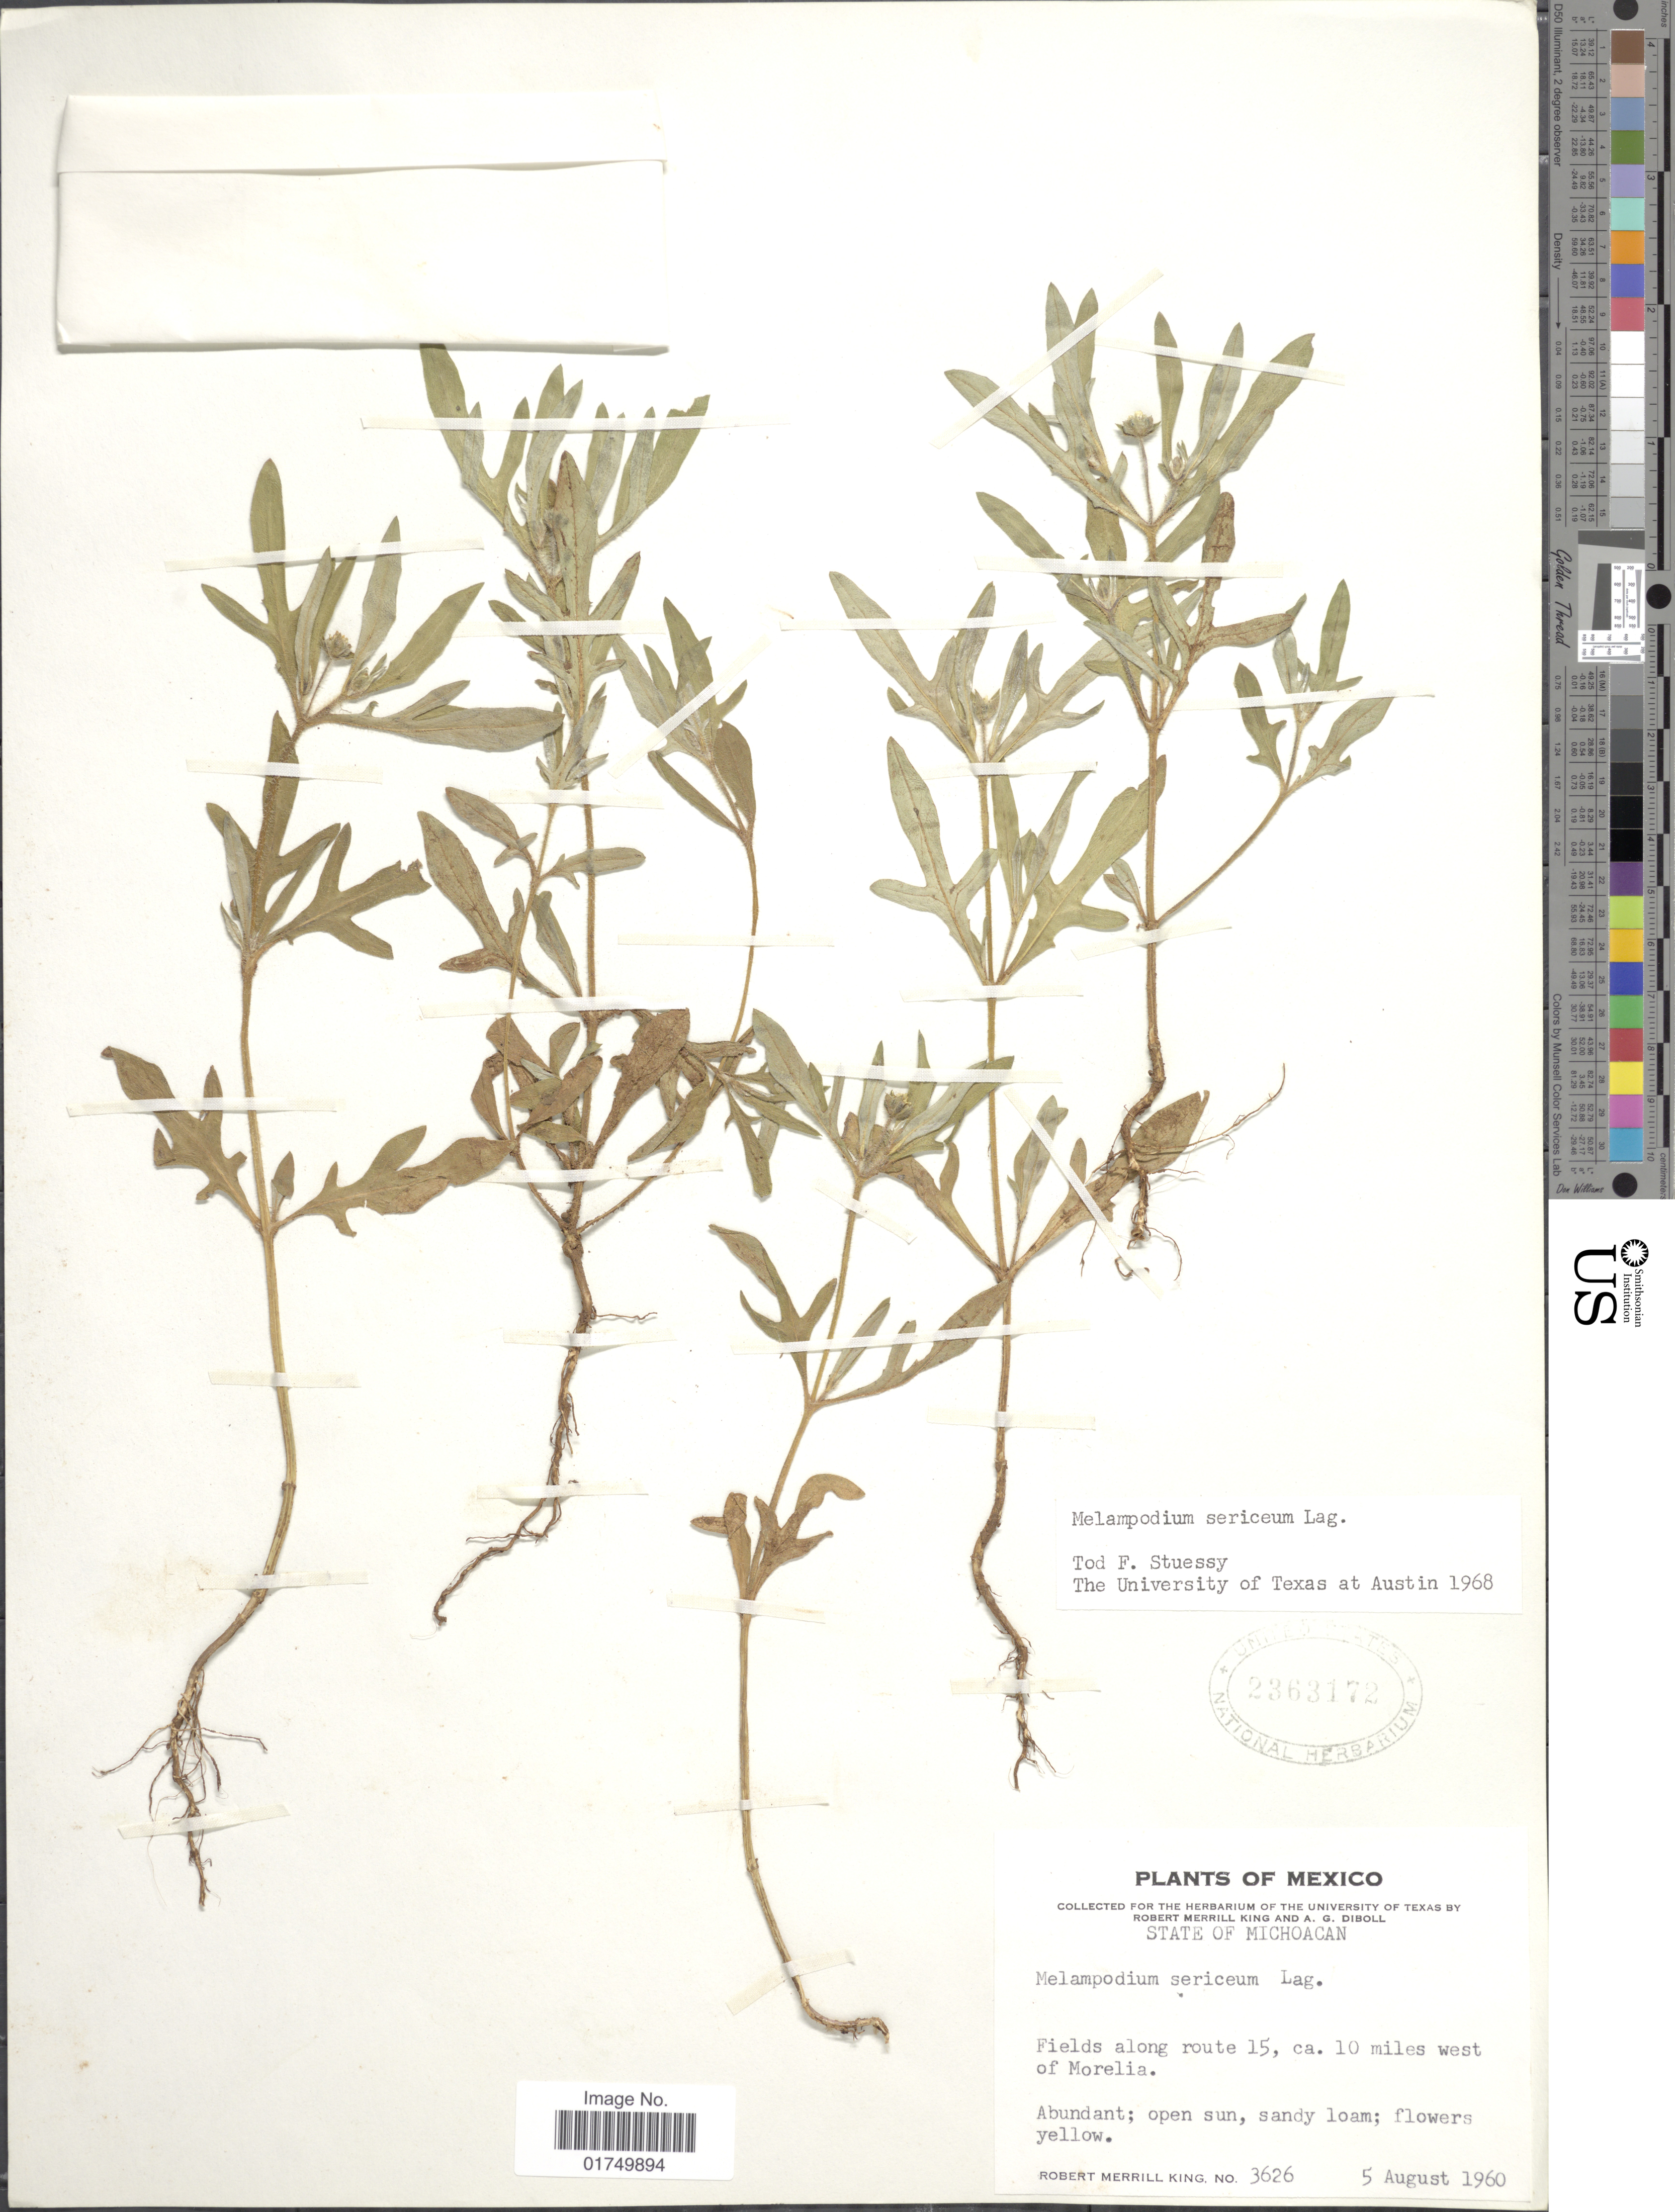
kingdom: Plantae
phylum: Tracheophyta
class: Magnoliopsida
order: Asterales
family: Asteraceae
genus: Melampodium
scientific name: Melampodium sericeum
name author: Kunth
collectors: R. M. King & A. Diboll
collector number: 3626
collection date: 1960-08-05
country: Mexico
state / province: Michoacán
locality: State of Michoacan. Fields along route 15, ca. 10 miles west of Morelia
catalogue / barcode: US 2363172